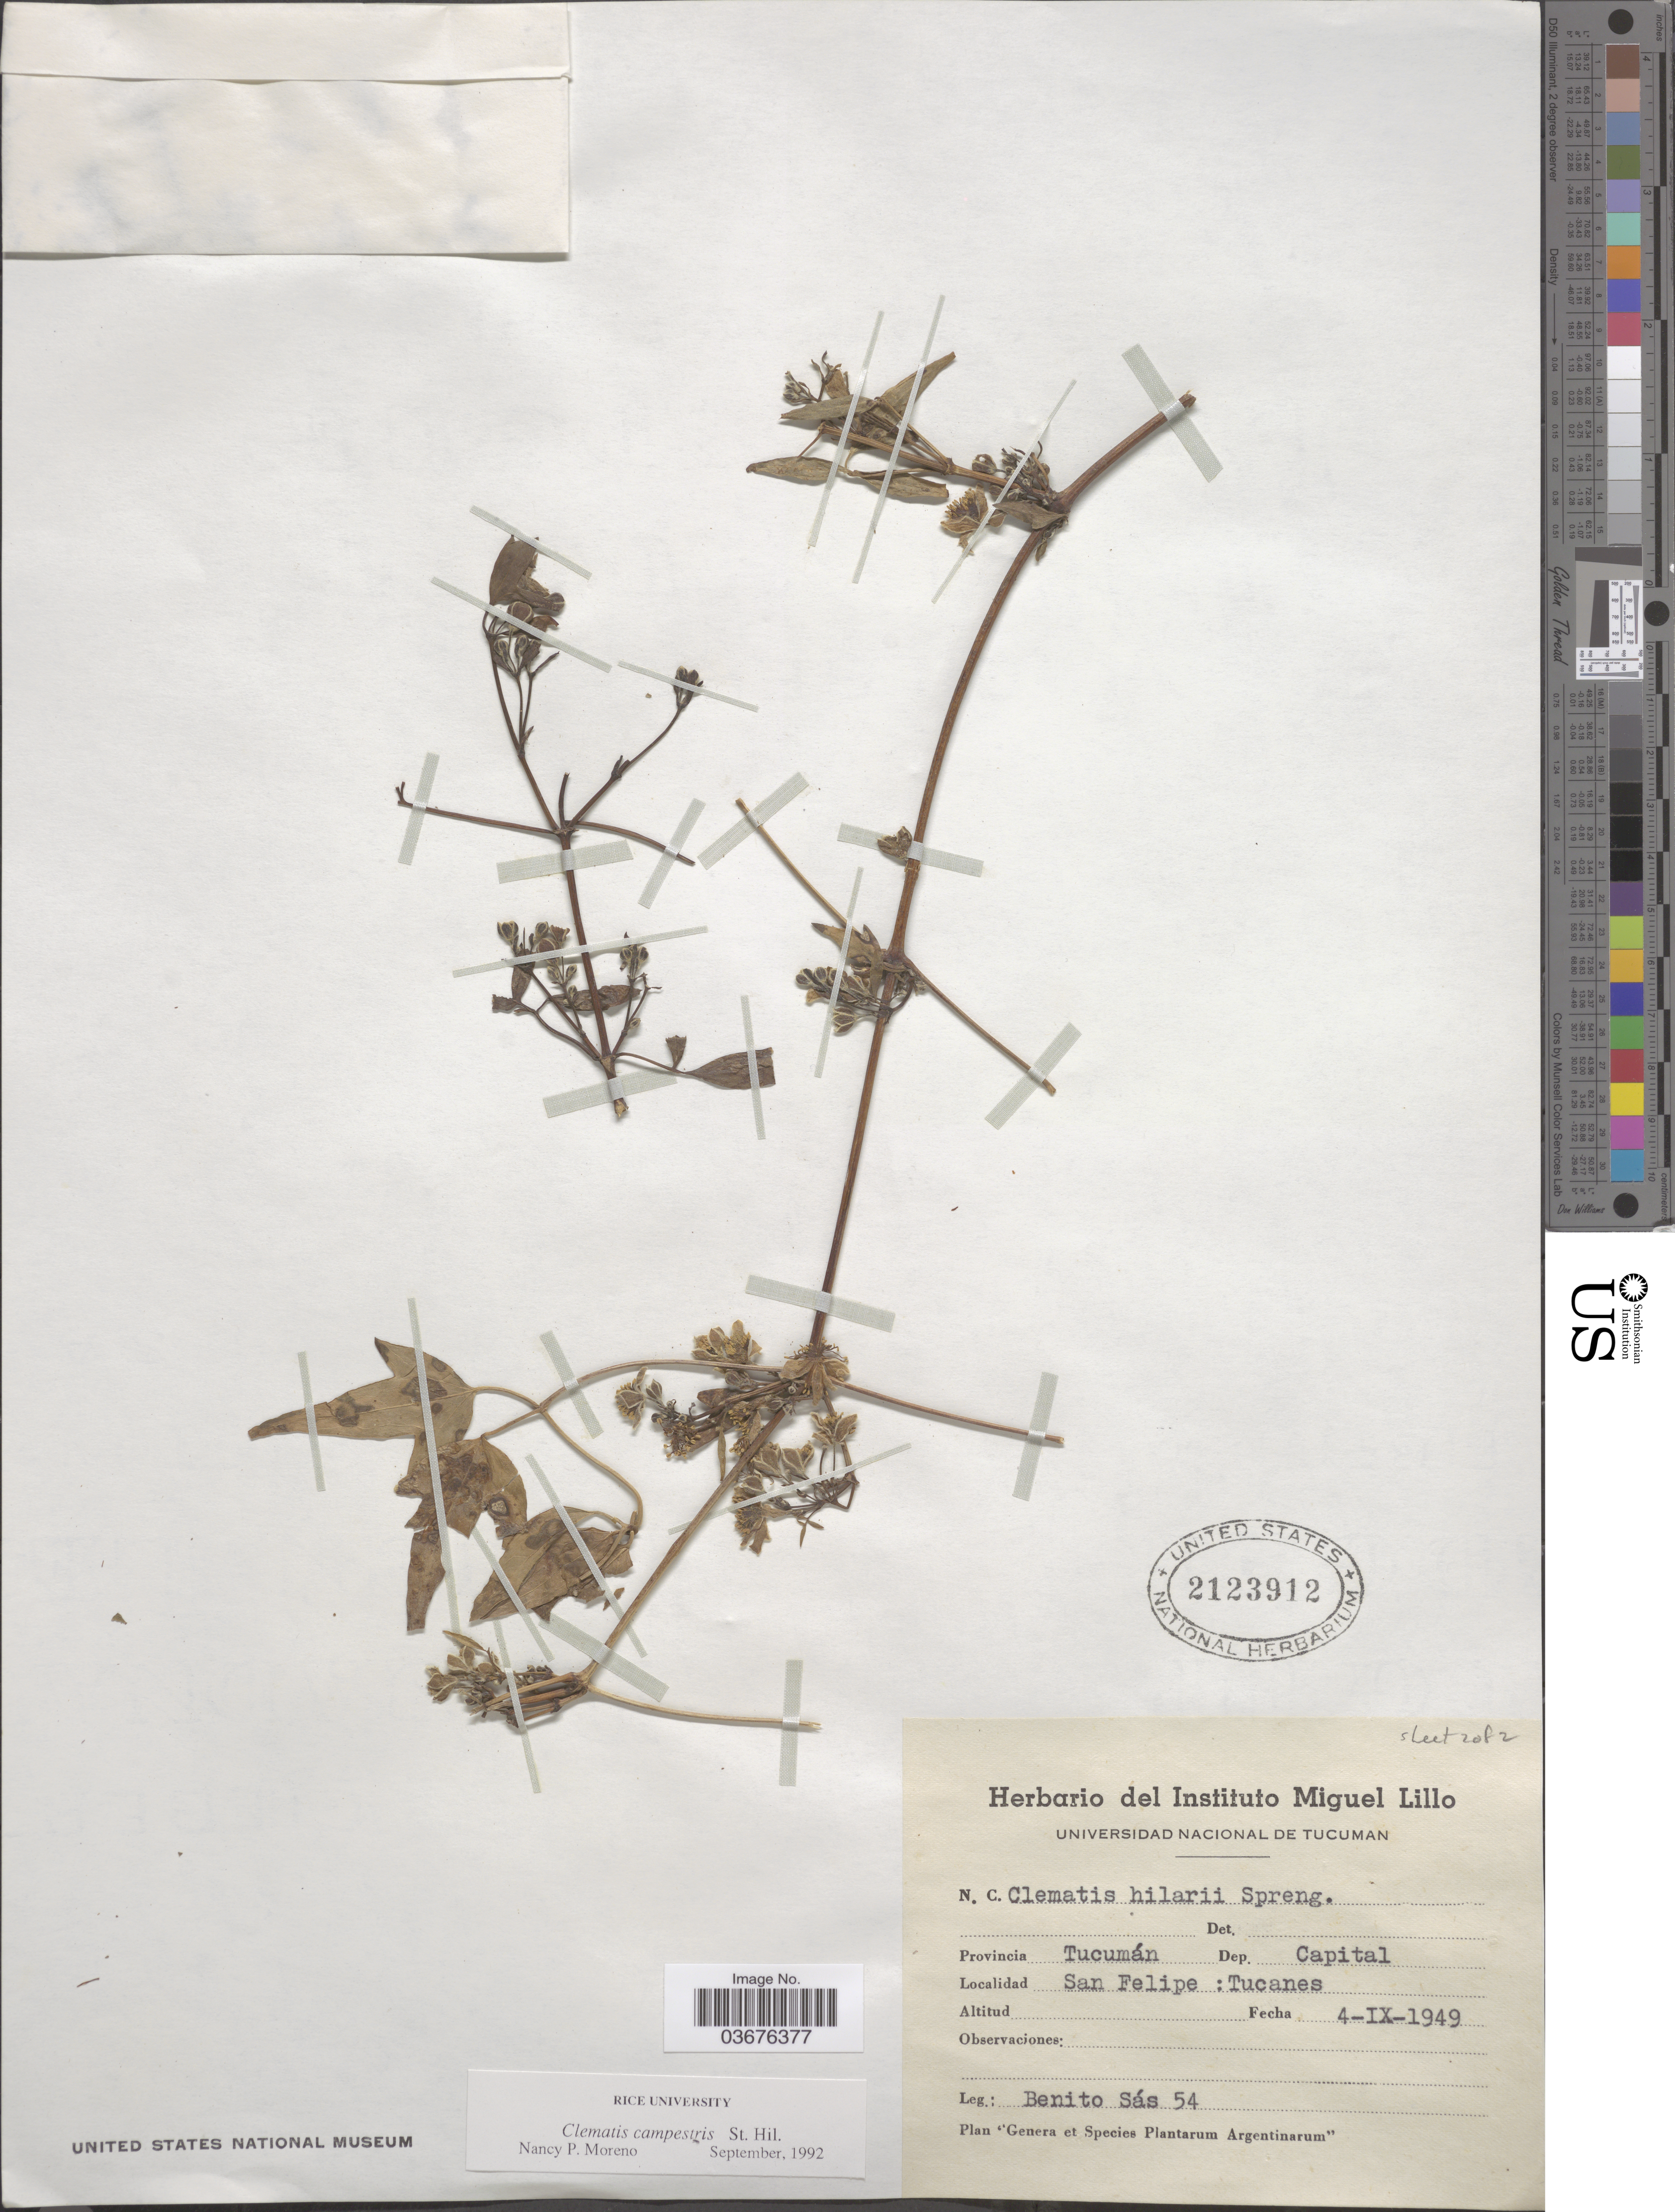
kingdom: Plantae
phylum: Tracheophyta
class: Magnoliopsida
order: Ranunculales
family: Ranunculaceae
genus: Clematis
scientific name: Clematis campestris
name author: A. St.-Hil.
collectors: B. Sás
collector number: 54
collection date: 1949-09-04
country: Argentina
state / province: Tucuman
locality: Dep. Capital. San Felipe: Tucanes.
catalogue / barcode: US 2123912